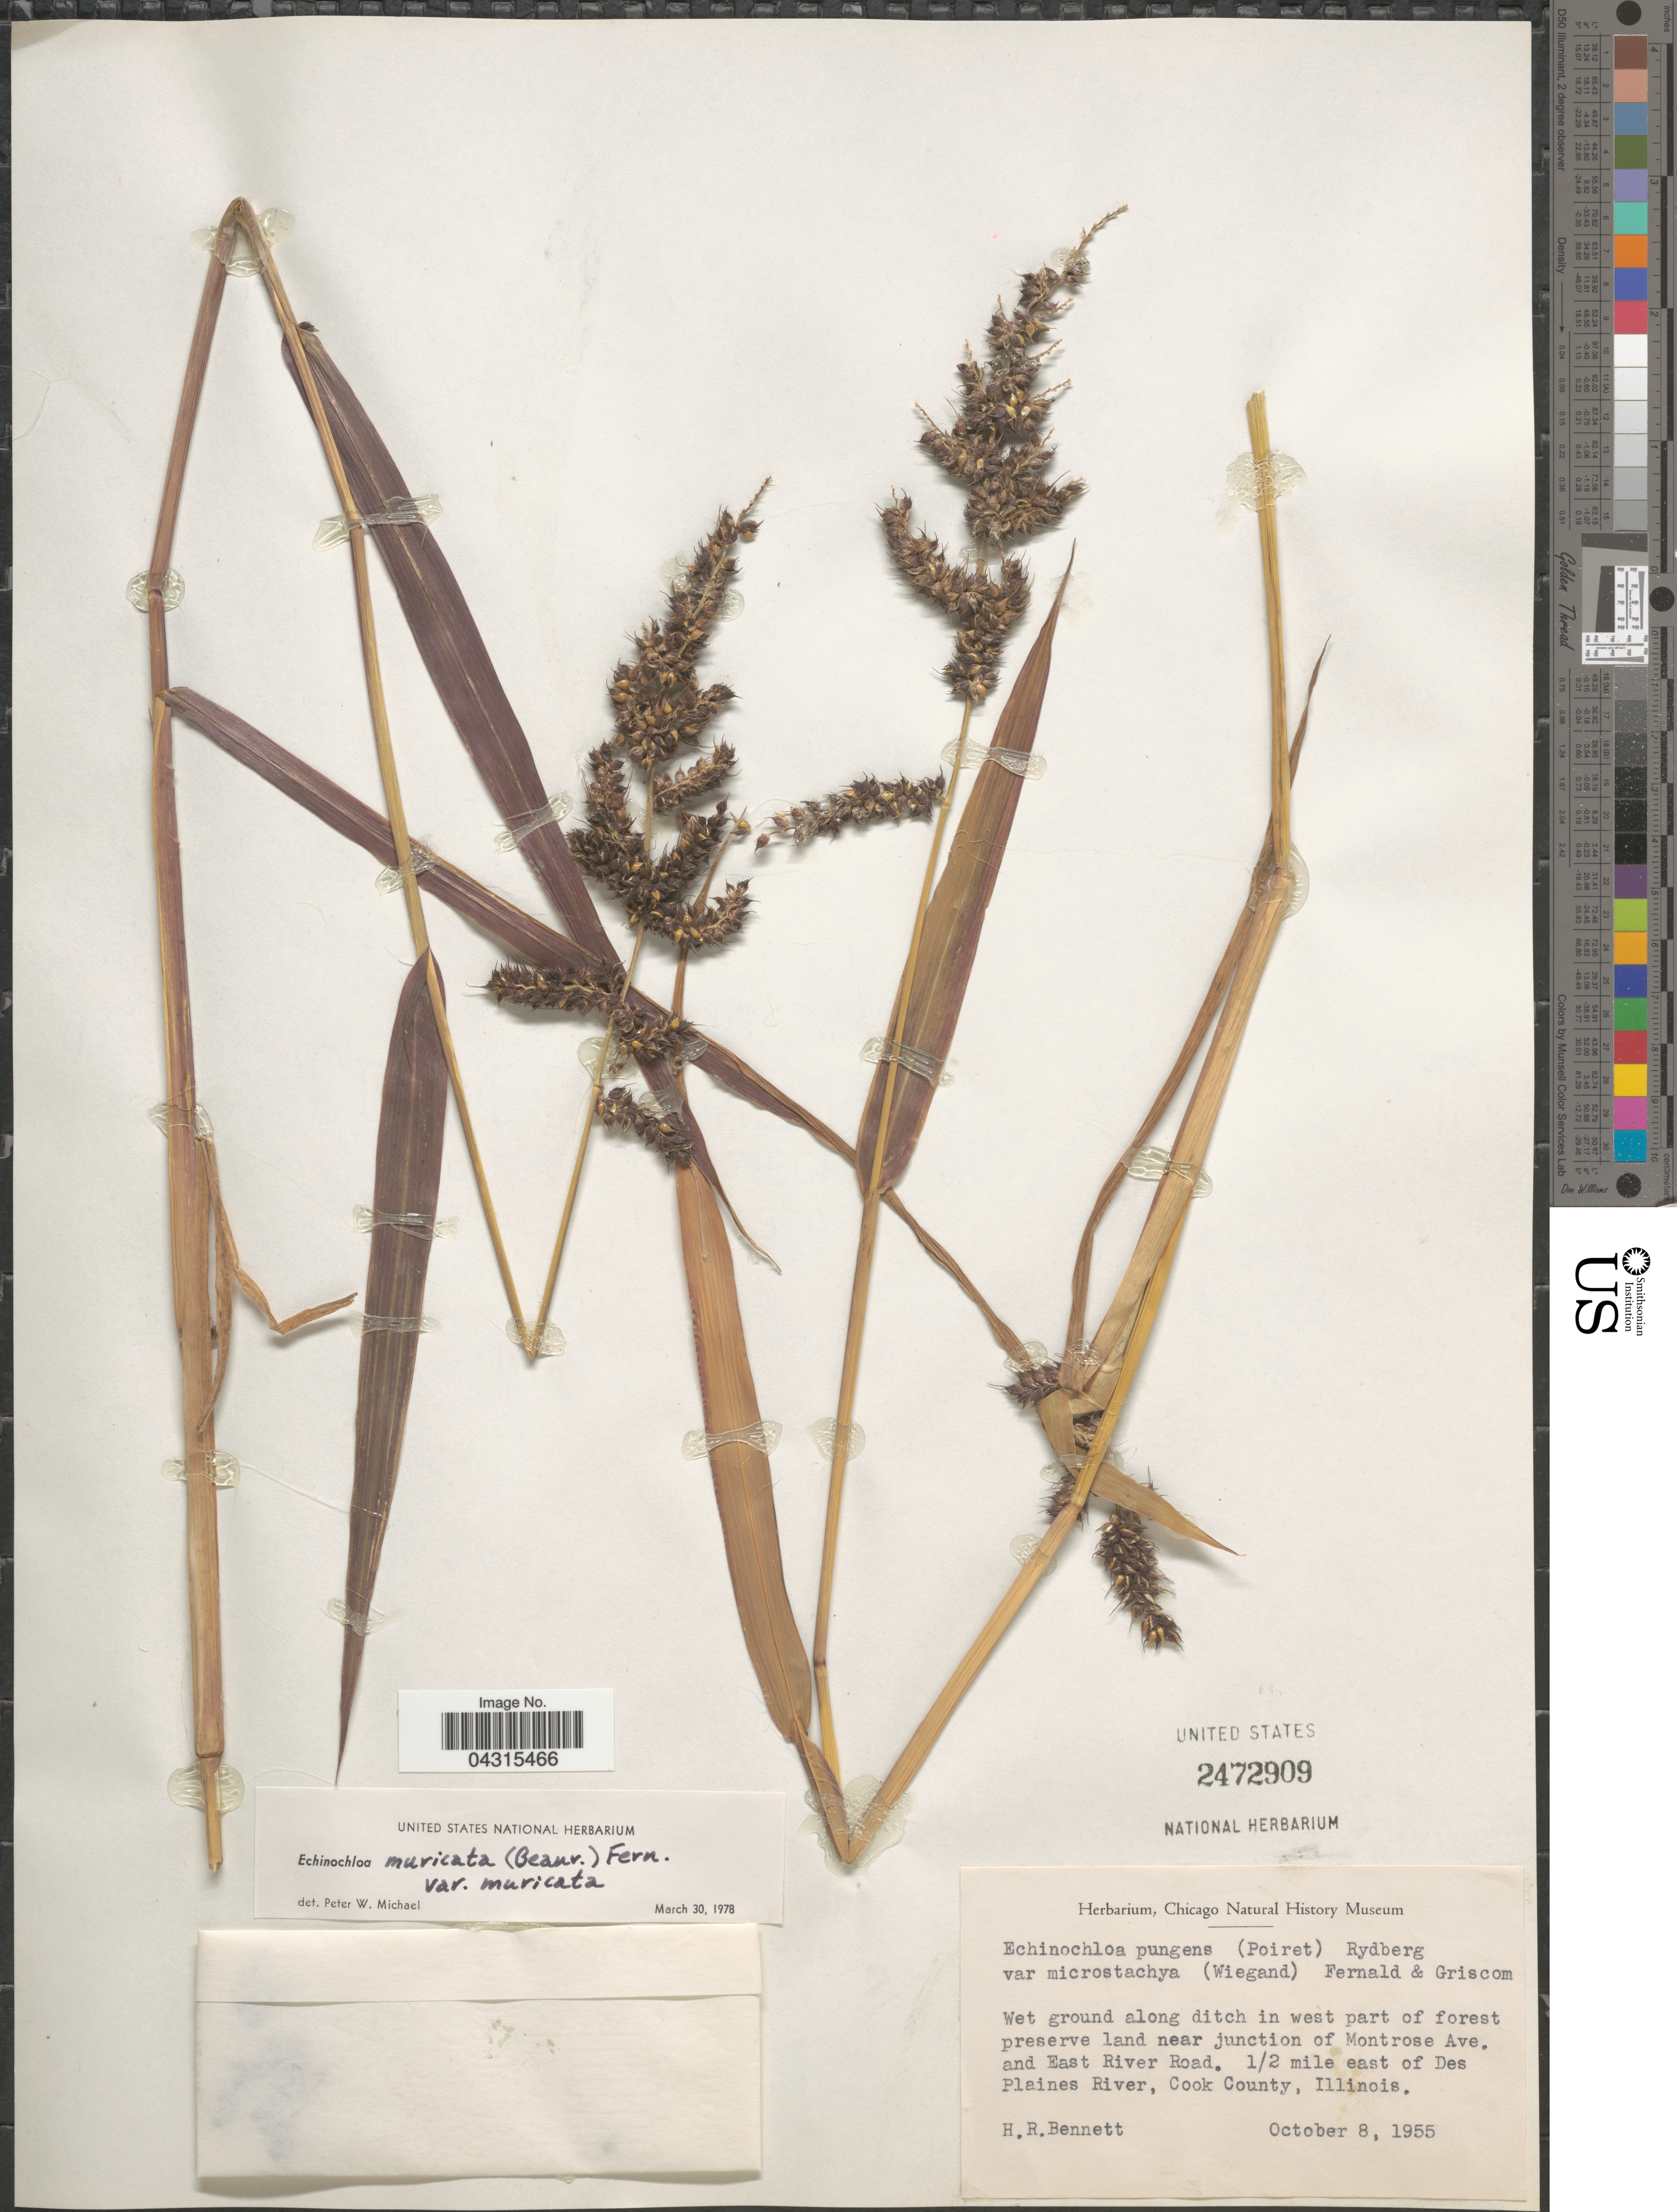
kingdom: Plantae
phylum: Tracheophyta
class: Liliopsida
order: Poales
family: Poaceae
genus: Echinochloa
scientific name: Echinochloa muricata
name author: (P. Beauv.) Fernald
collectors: H. R. Bennett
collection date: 1955-10-08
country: United States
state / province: Illinois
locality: Wet ground along ditch in west part of forest preserve land near junction of Montrose Ave, and East River Road. 1/2 mile east of Des Plaines River, Cook County.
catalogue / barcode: US 2472909